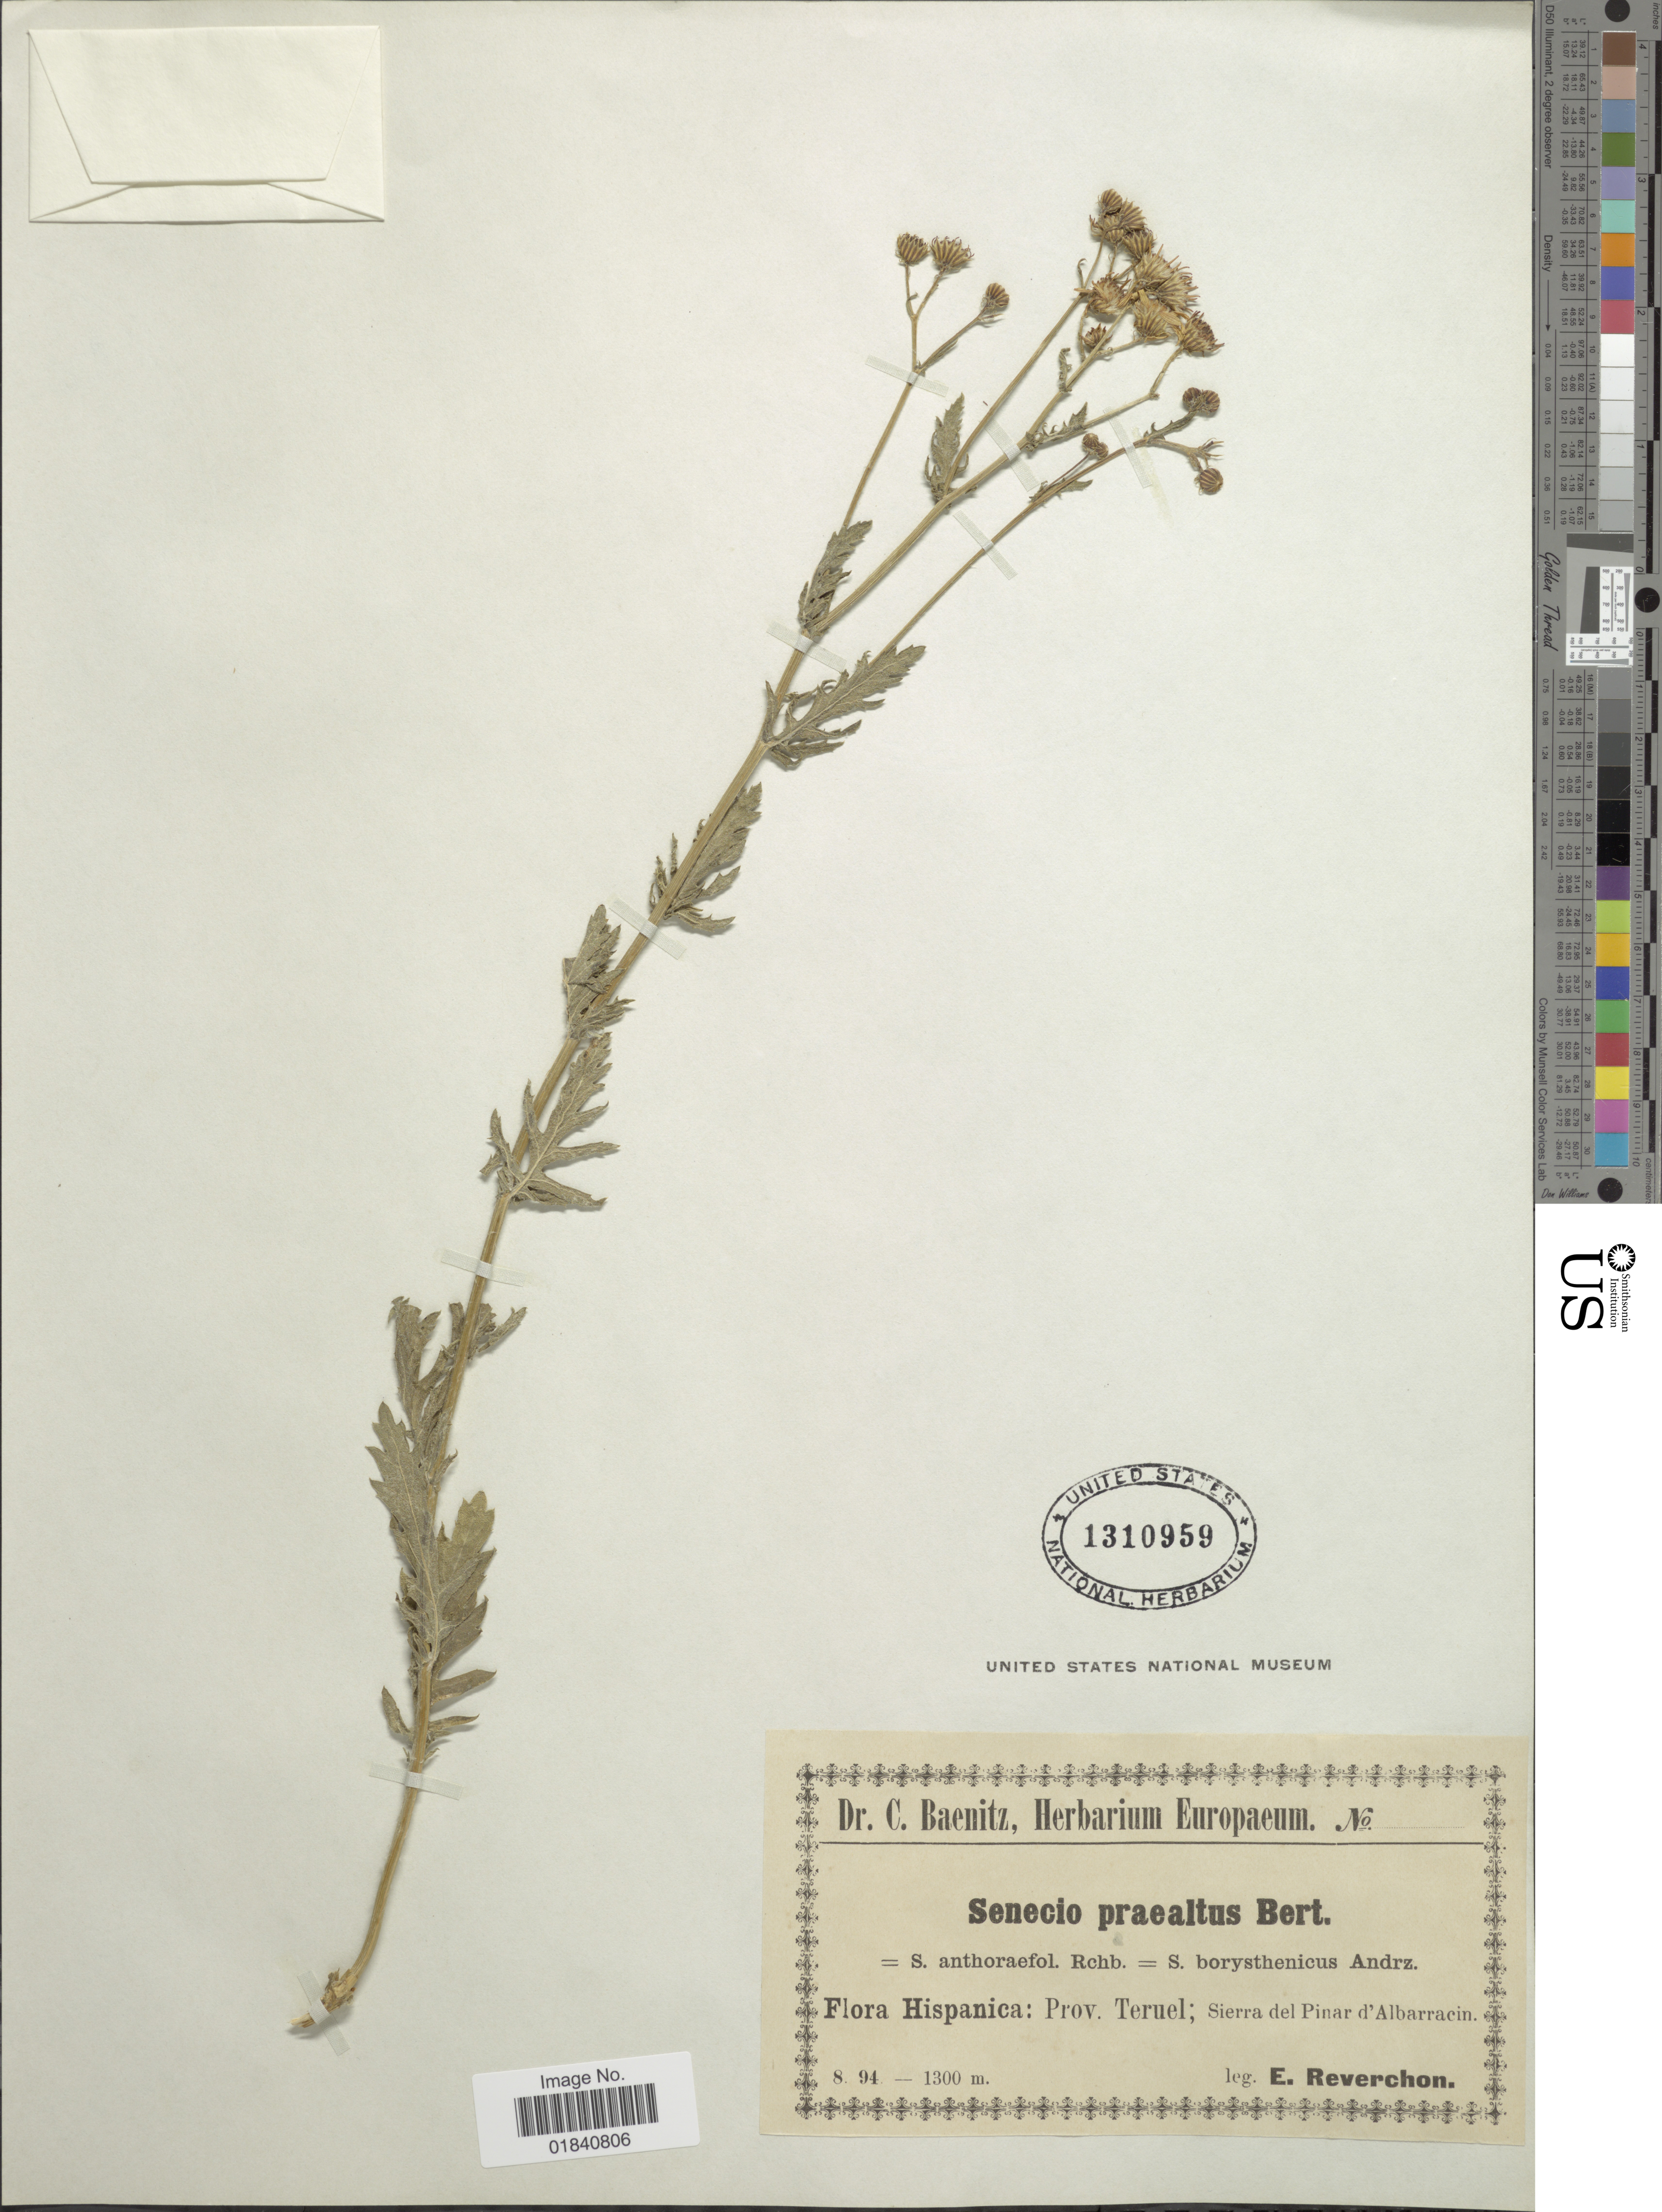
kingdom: Plantae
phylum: Tracheophyta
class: Magnoliopsida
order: Asterales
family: Asteraceae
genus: Jacobaea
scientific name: Jacobaea erucifolia subsp. praealta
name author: (Bertol.) Greuter & B. Nord.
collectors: E. Reverchon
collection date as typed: Transcribed d/m/y: /8/94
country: Spain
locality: Prov. Teruel; Sierra del Pinar d'Albarracin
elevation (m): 1300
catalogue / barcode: US 1310959